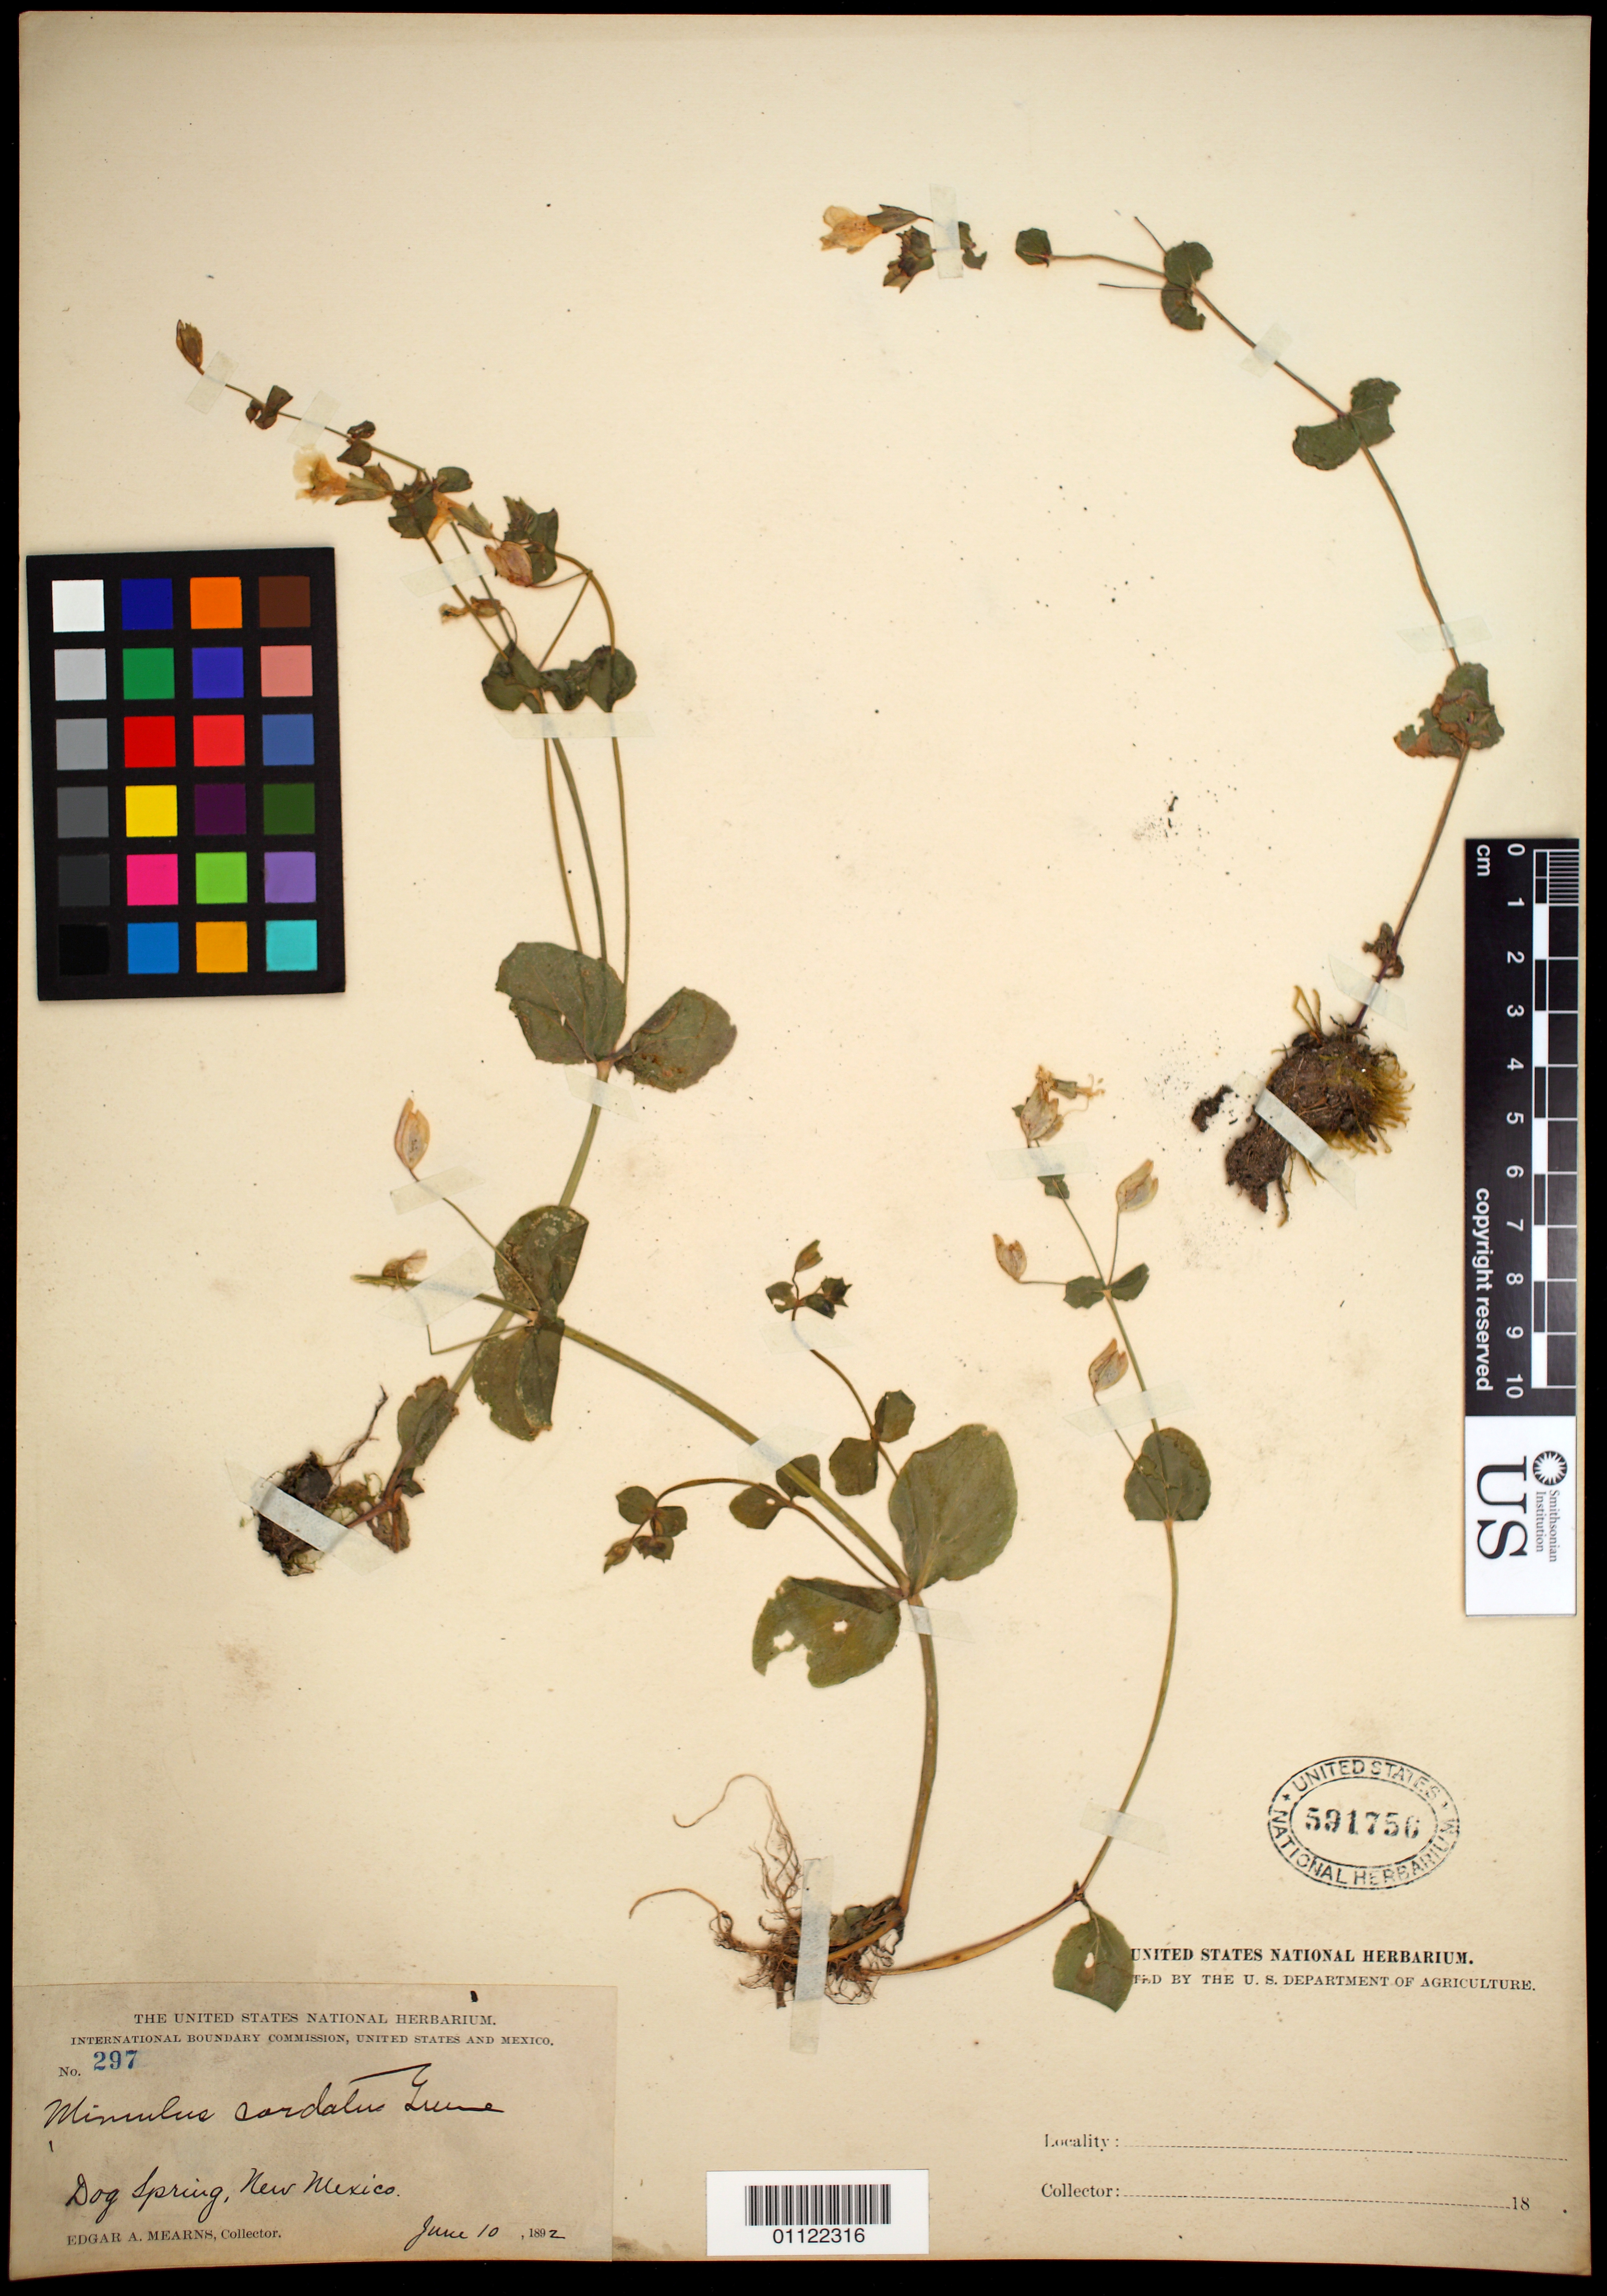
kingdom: Plantae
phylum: Tracheophyta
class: Magnoliopsida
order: Lamiales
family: Phrymaceae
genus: Mimulus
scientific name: Mimulus cordatus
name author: Greene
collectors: E. A. Mearns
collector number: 297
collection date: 1892-06-10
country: United States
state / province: New Mexico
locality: Dog Spring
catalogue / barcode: US 591756